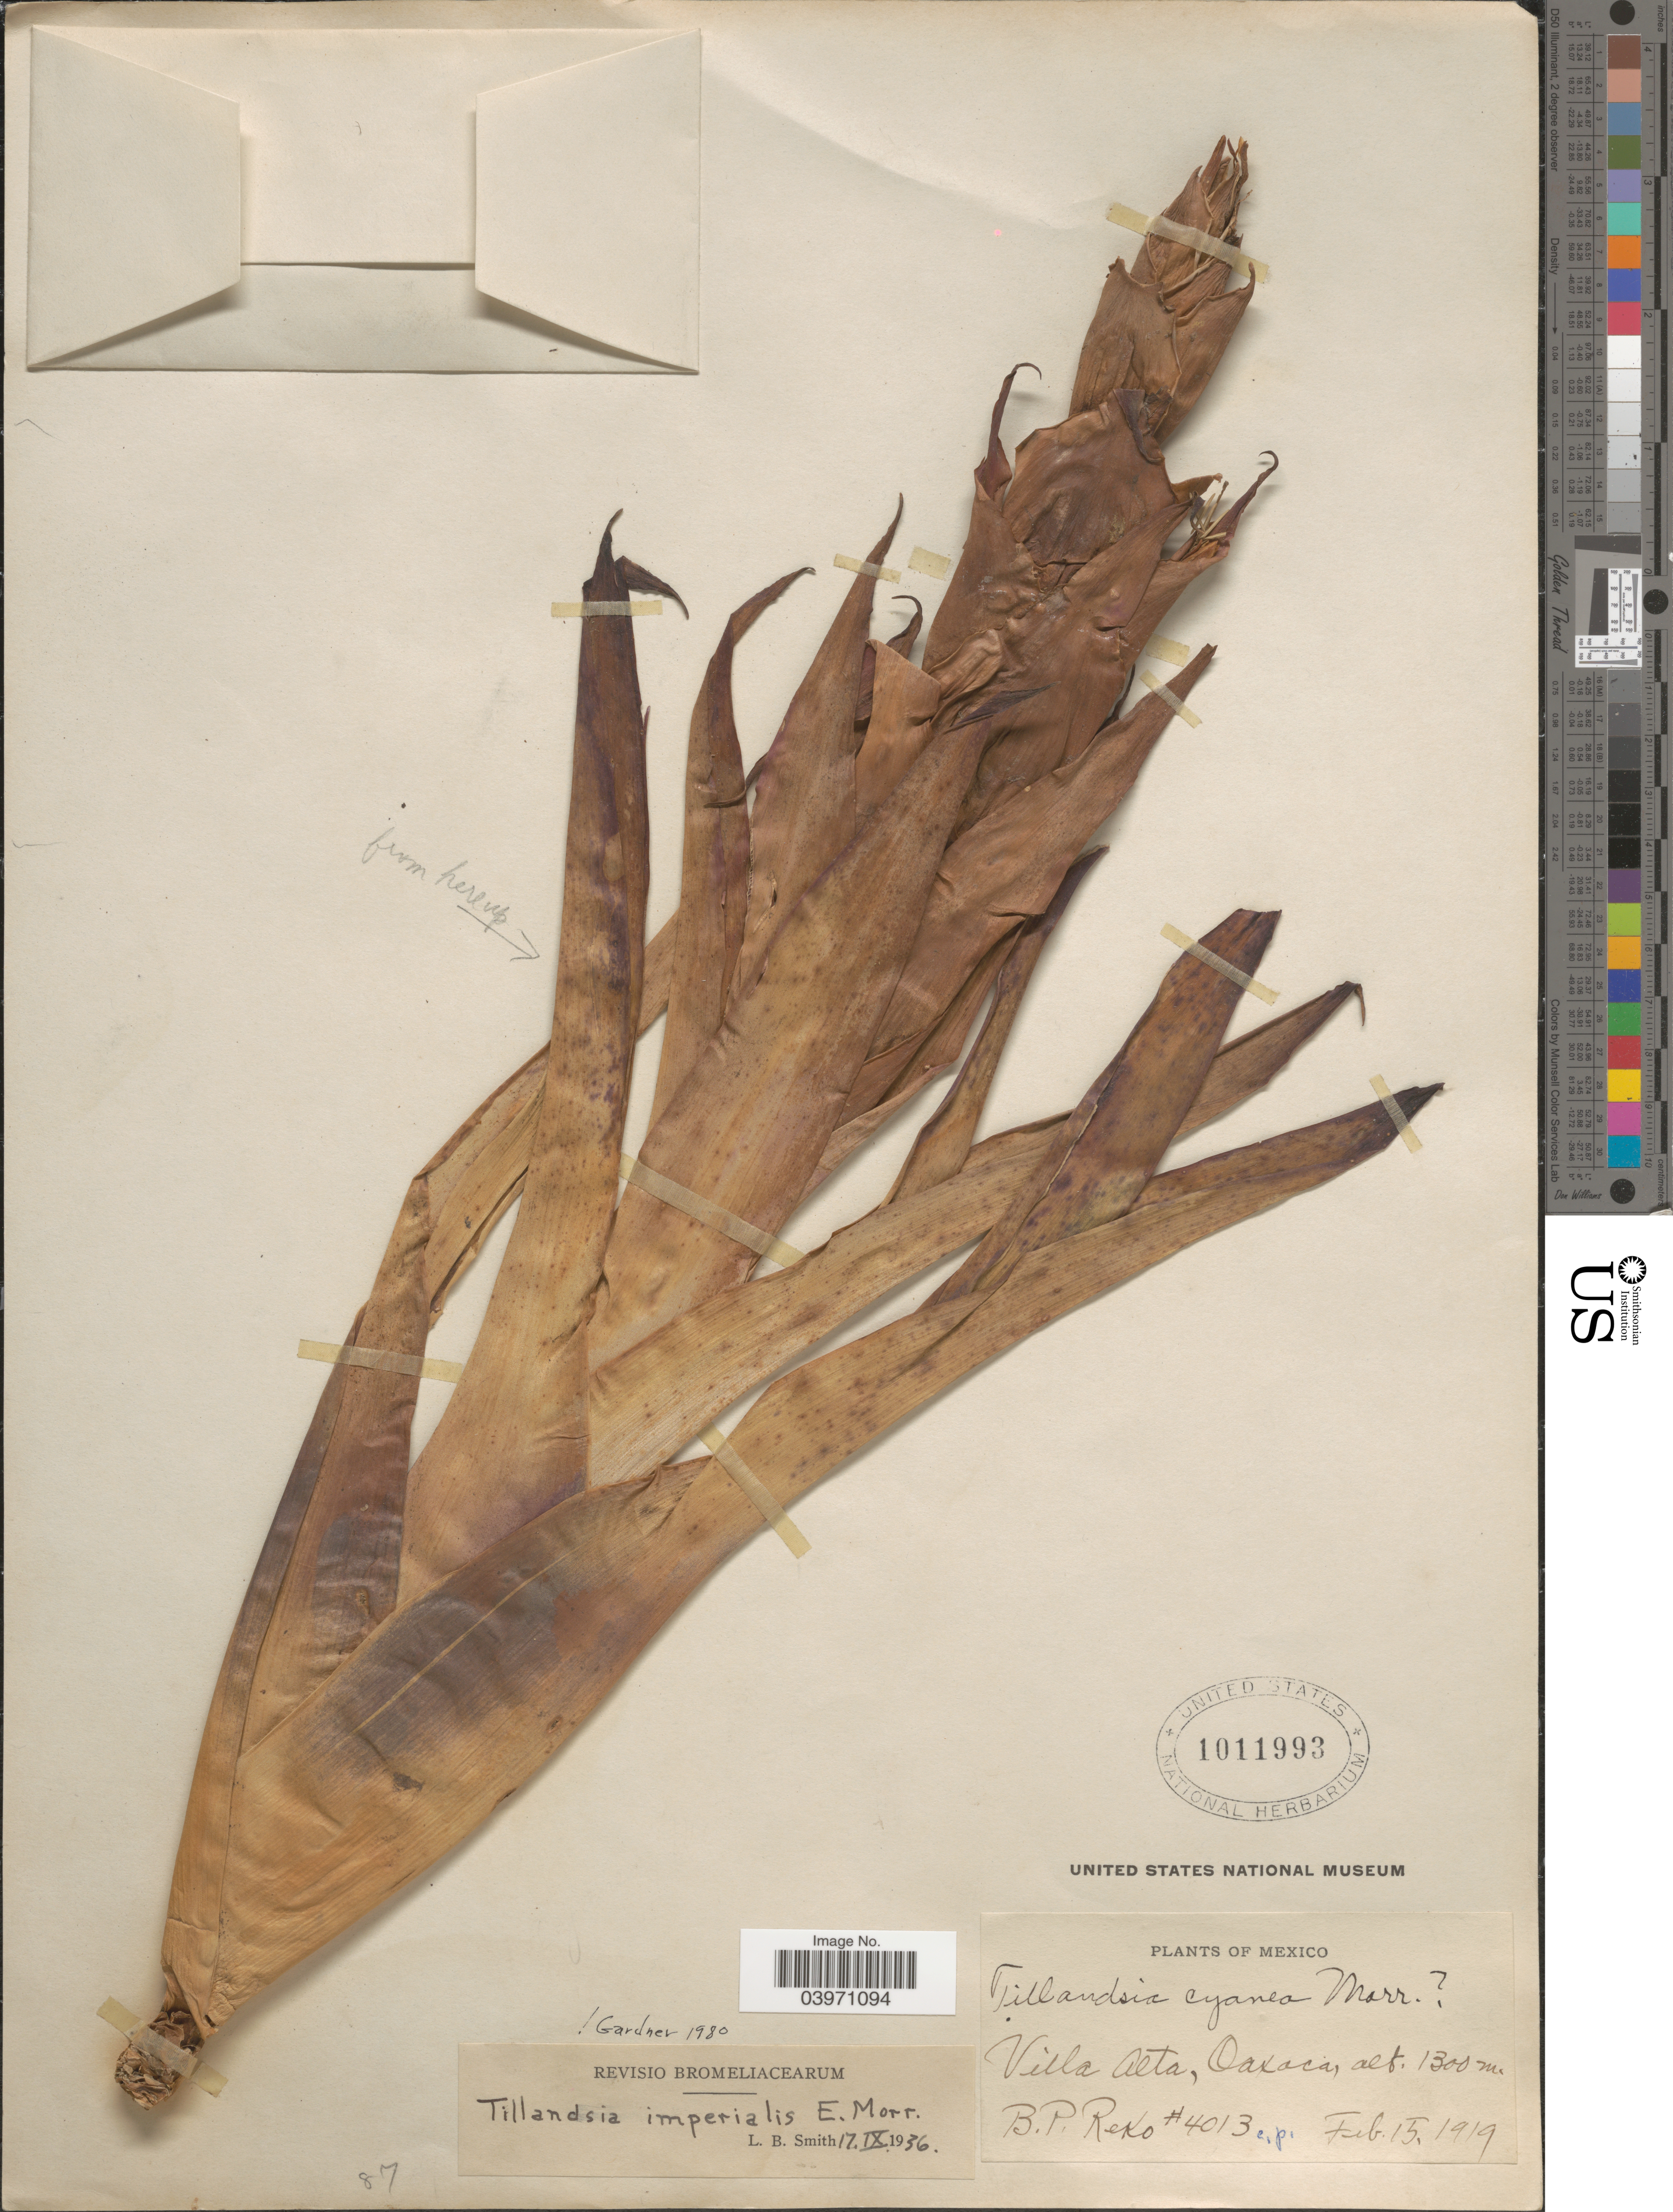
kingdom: Plantae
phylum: Tracheophyta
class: Liliopsida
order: Poales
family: Bromeliaceae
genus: Tillandsia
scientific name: Tillandsia imperialis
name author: É. Morren & Mez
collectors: B. P. Reko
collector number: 4013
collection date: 1919-02-15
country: Mexico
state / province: Oaxaca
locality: Villa Alta.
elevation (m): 1300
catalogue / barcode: US 1011993